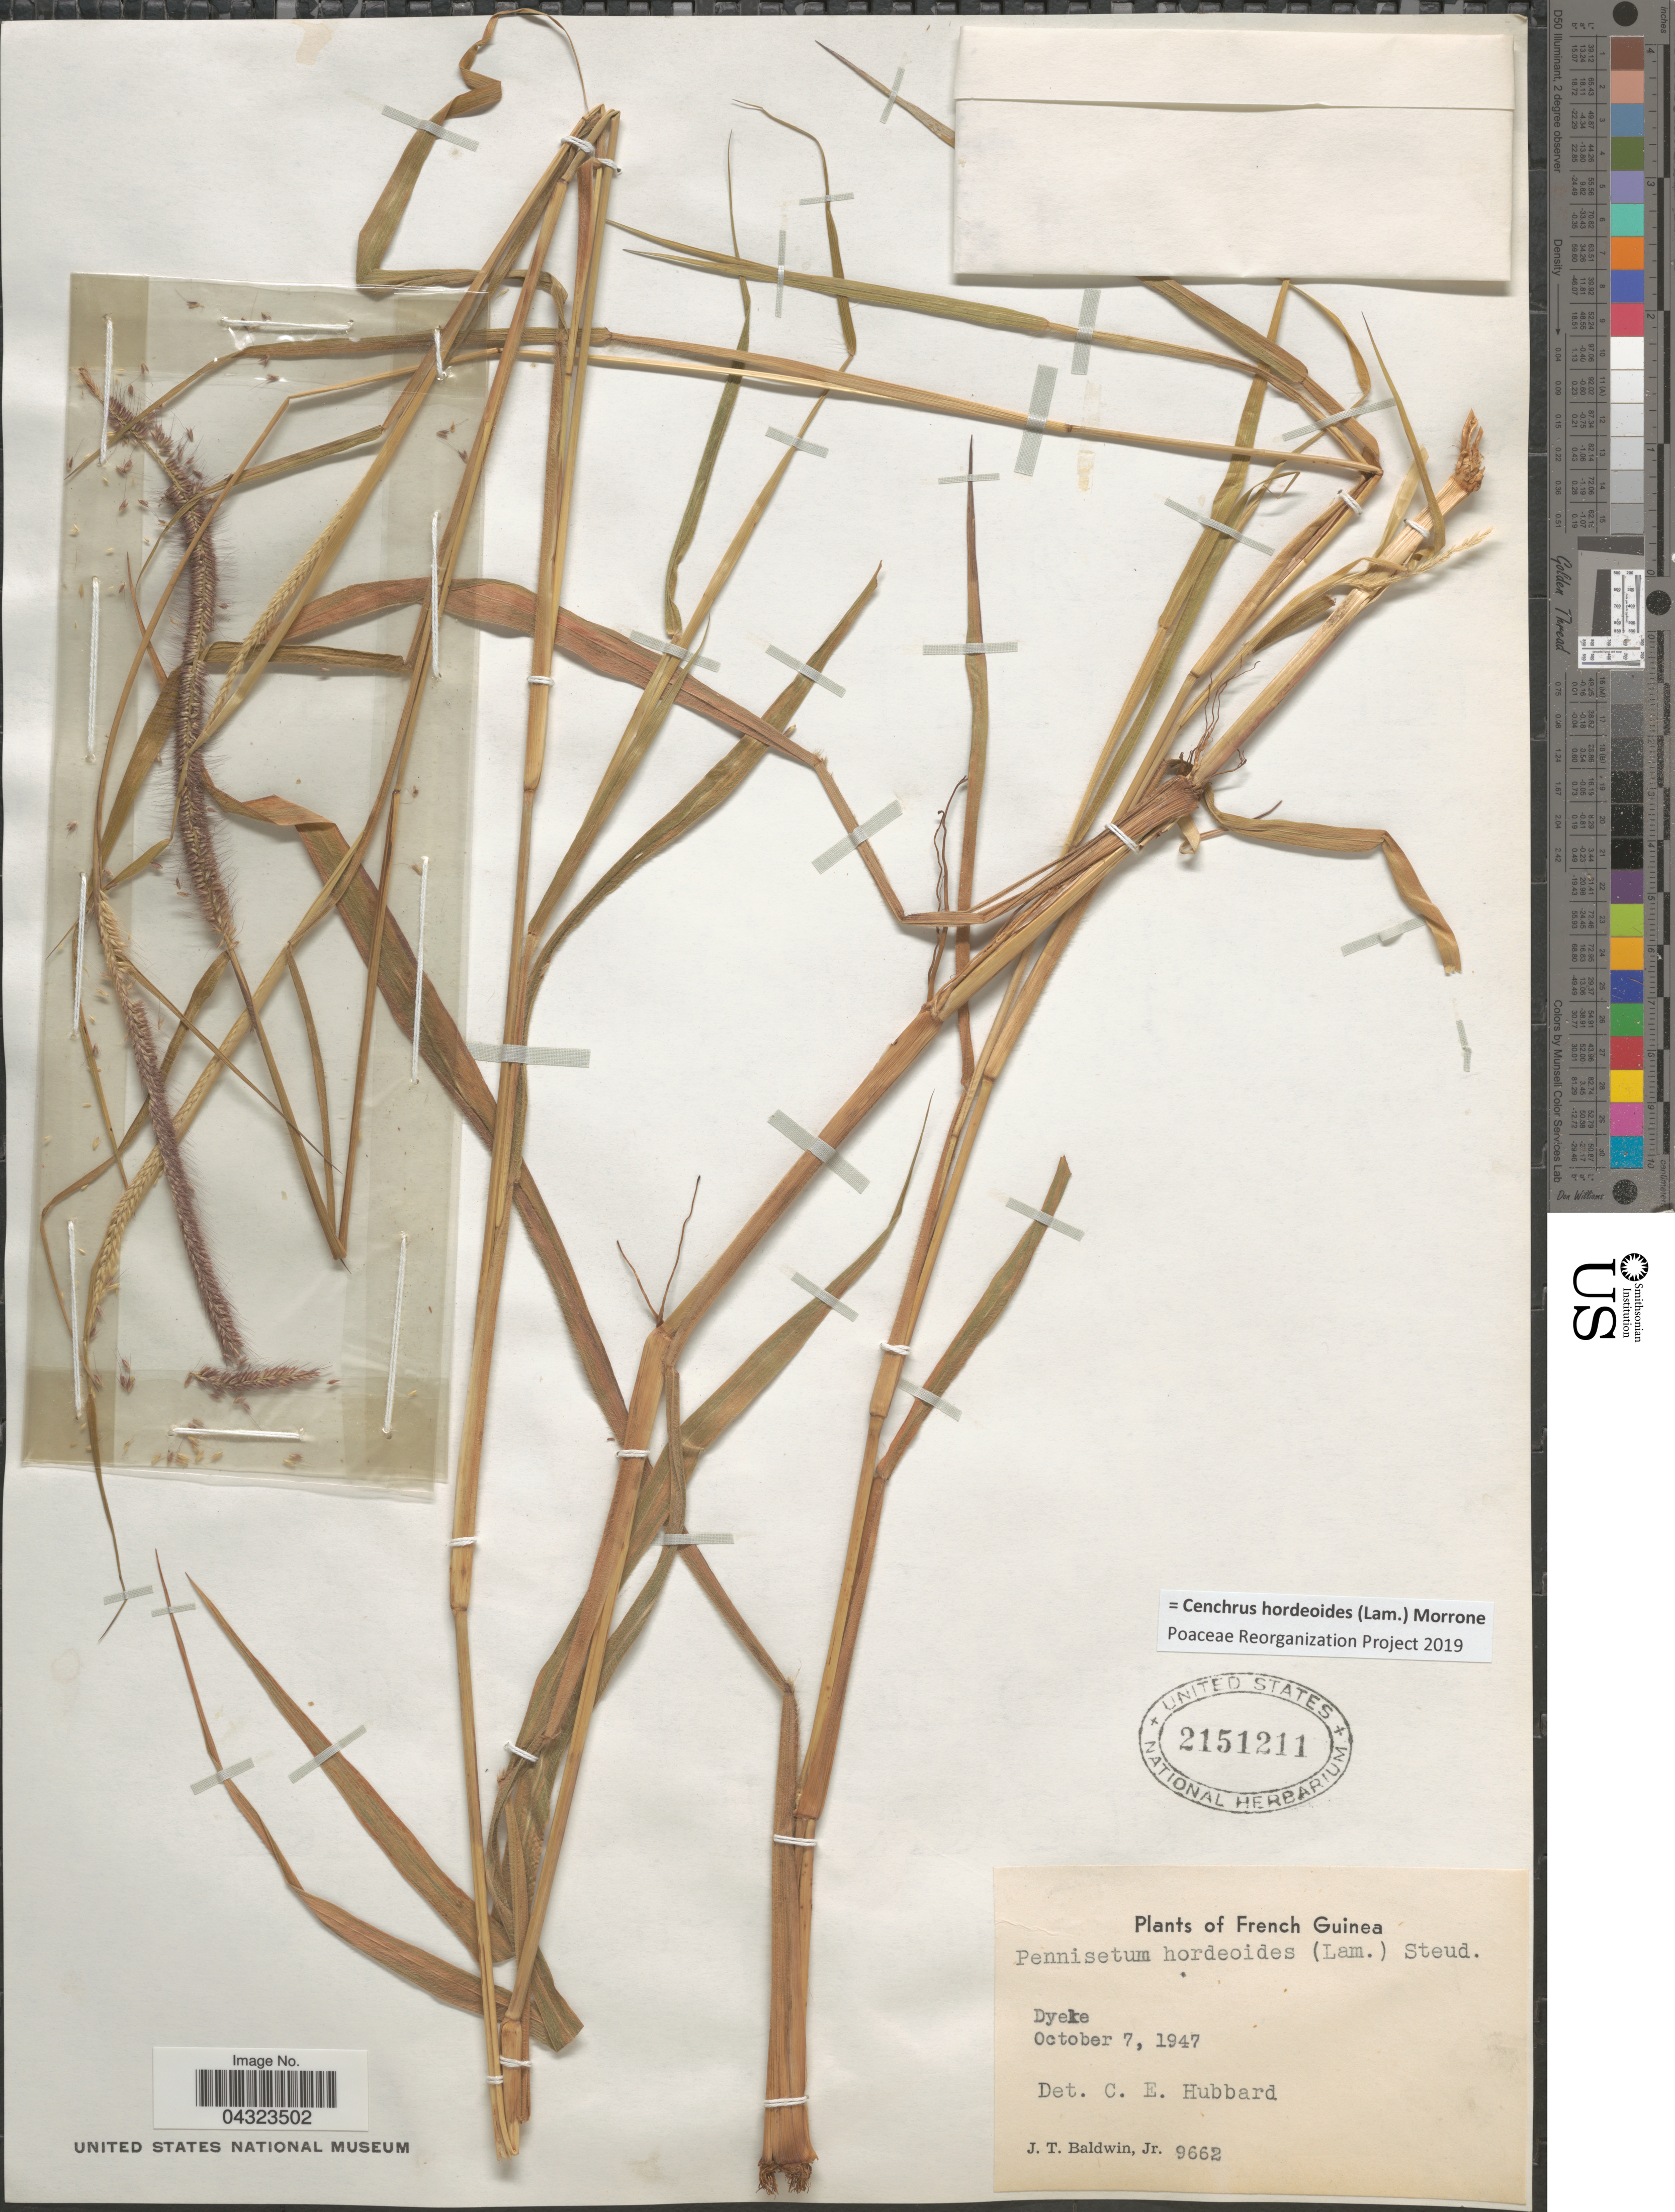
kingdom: Plantae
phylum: Tracheophyta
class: Liliopsida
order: Poales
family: Poaceae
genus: Cenchrus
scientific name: Cenchrus hordeoides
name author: (Lam.) Morrone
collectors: J. T. Baldwin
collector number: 9662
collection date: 1947-10-07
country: Guinea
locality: French Guinea. Dyeke.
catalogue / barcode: US 2151211